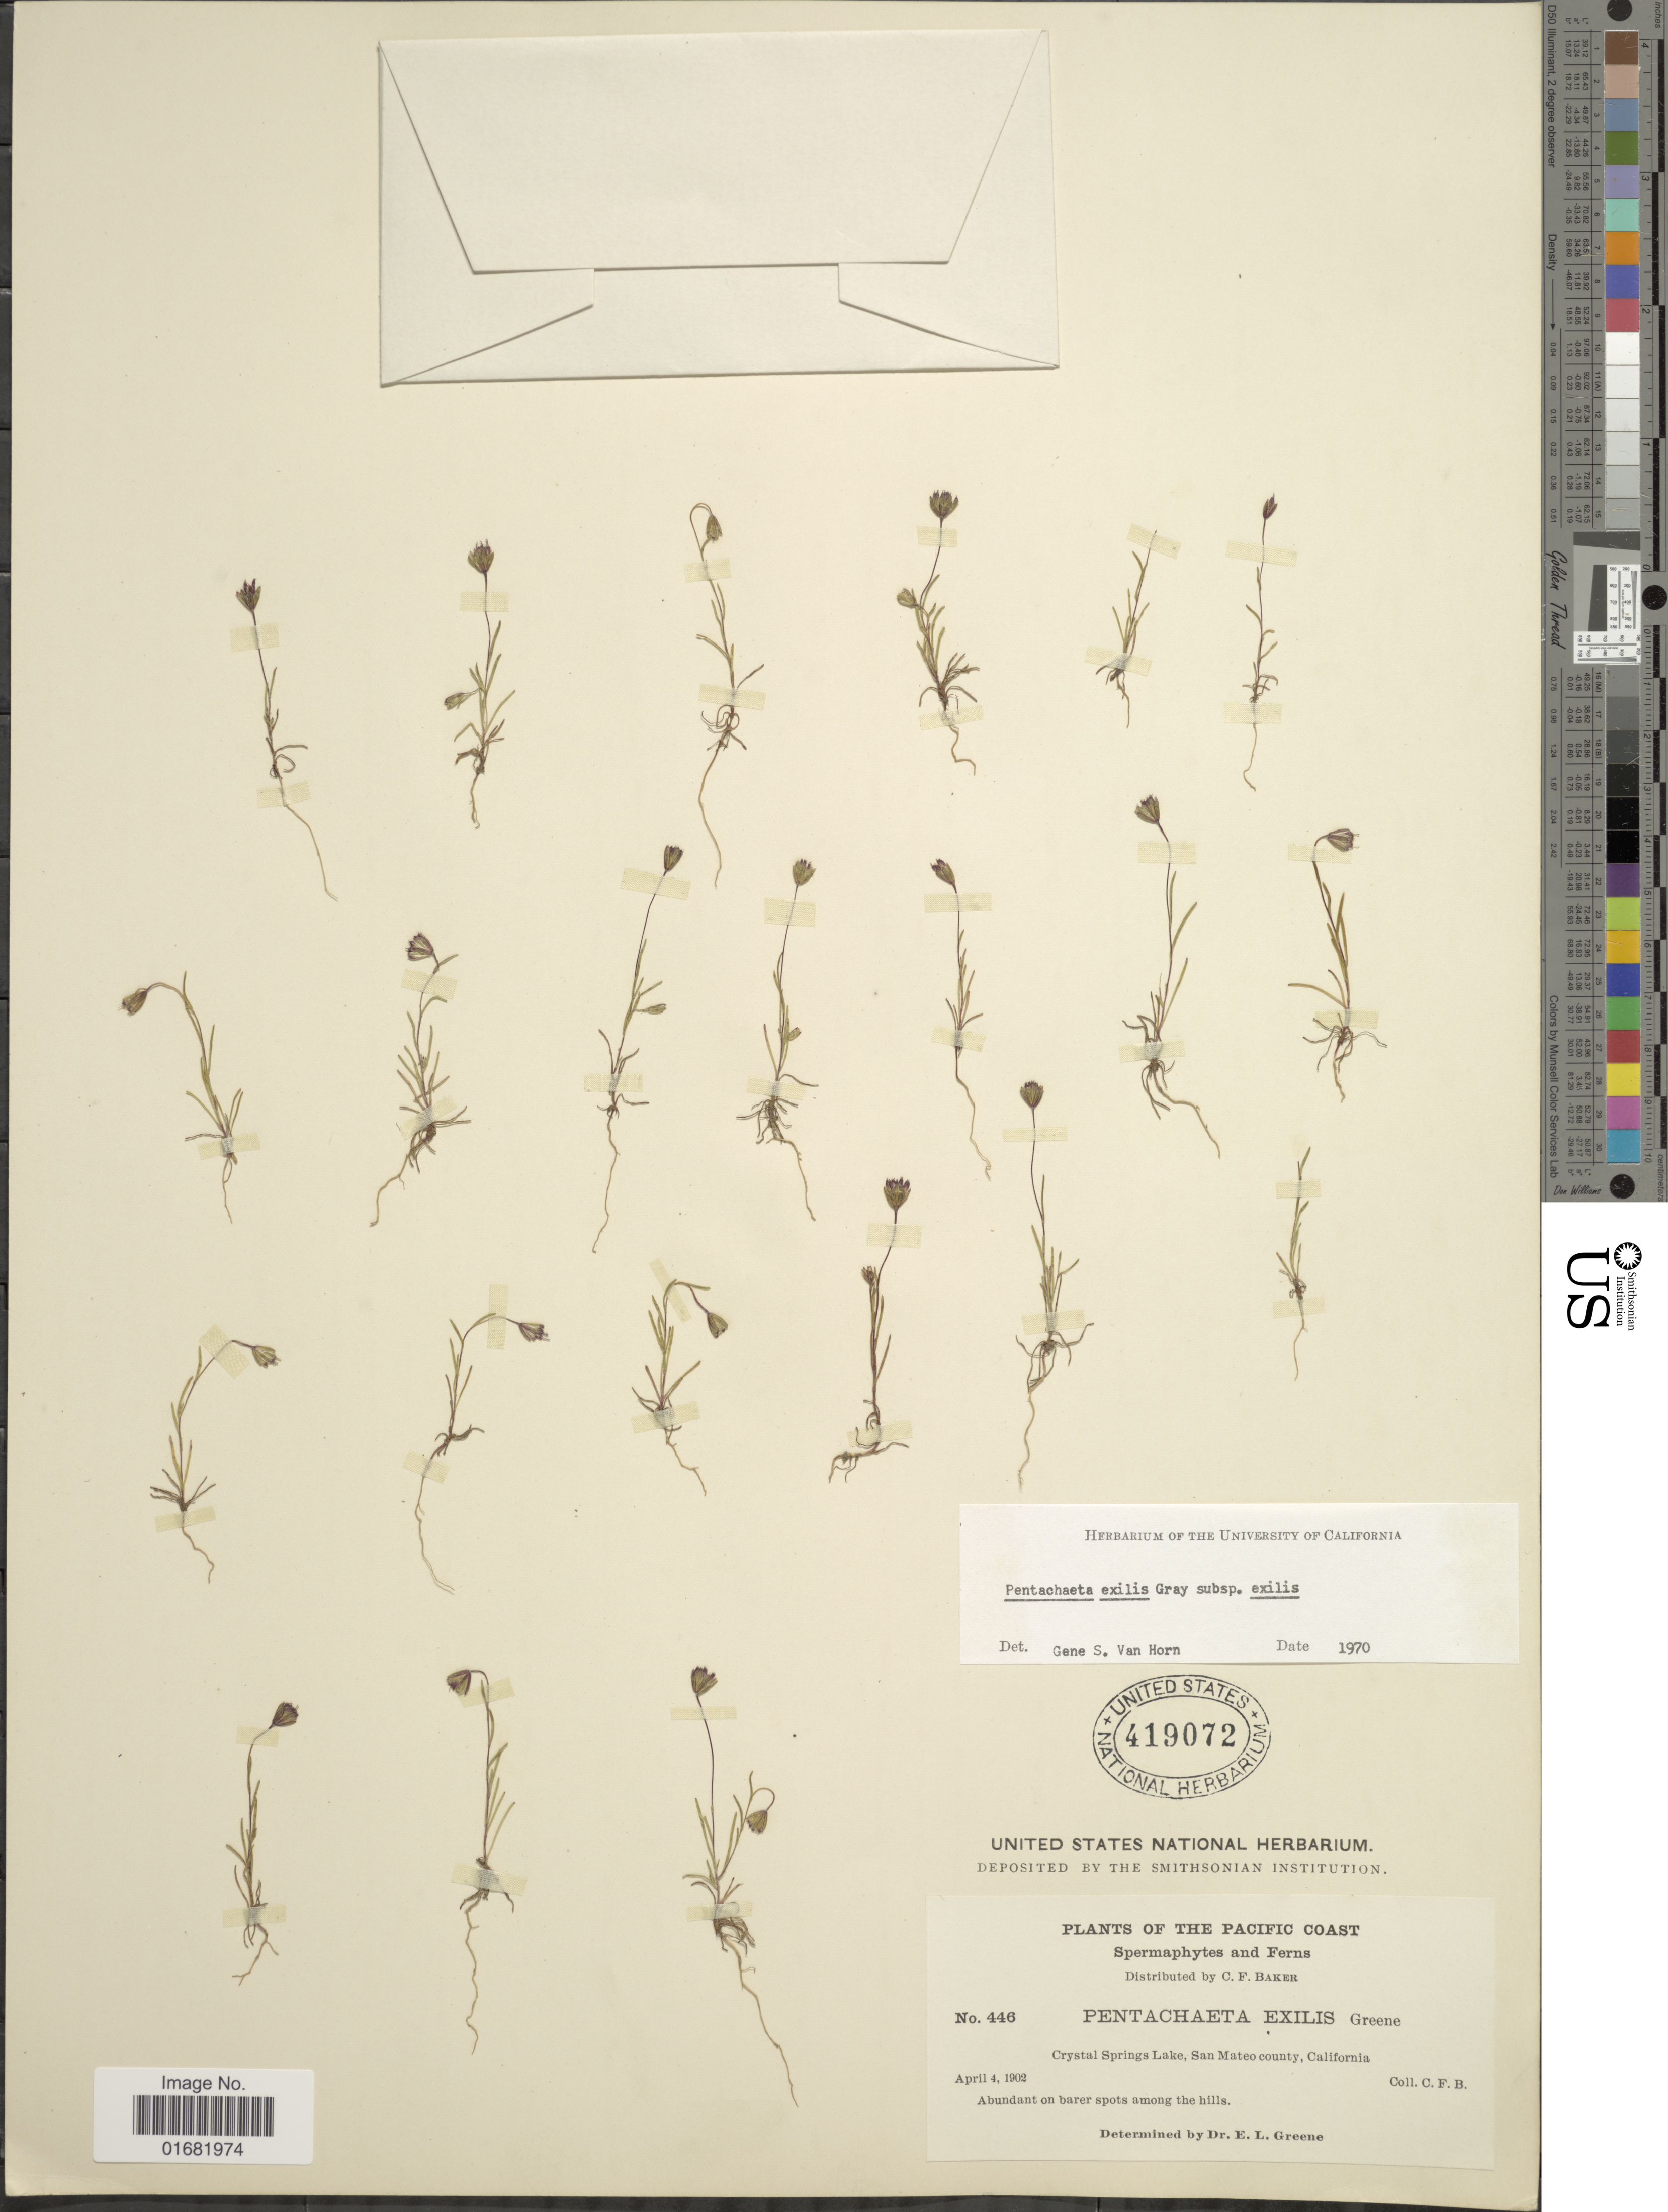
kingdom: Plantae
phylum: Tracheophyta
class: Magnoliopsida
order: Asterales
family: Asteraceae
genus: Pentachaeta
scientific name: Pentachaeta exilis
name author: A. Gray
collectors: C. F. Baker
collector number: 446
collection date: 1902-04-04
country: United States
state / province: California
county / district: San Mateo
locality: Pacific Coast. Crystal Springs Lake, San Mateo county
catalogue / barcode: US 419072